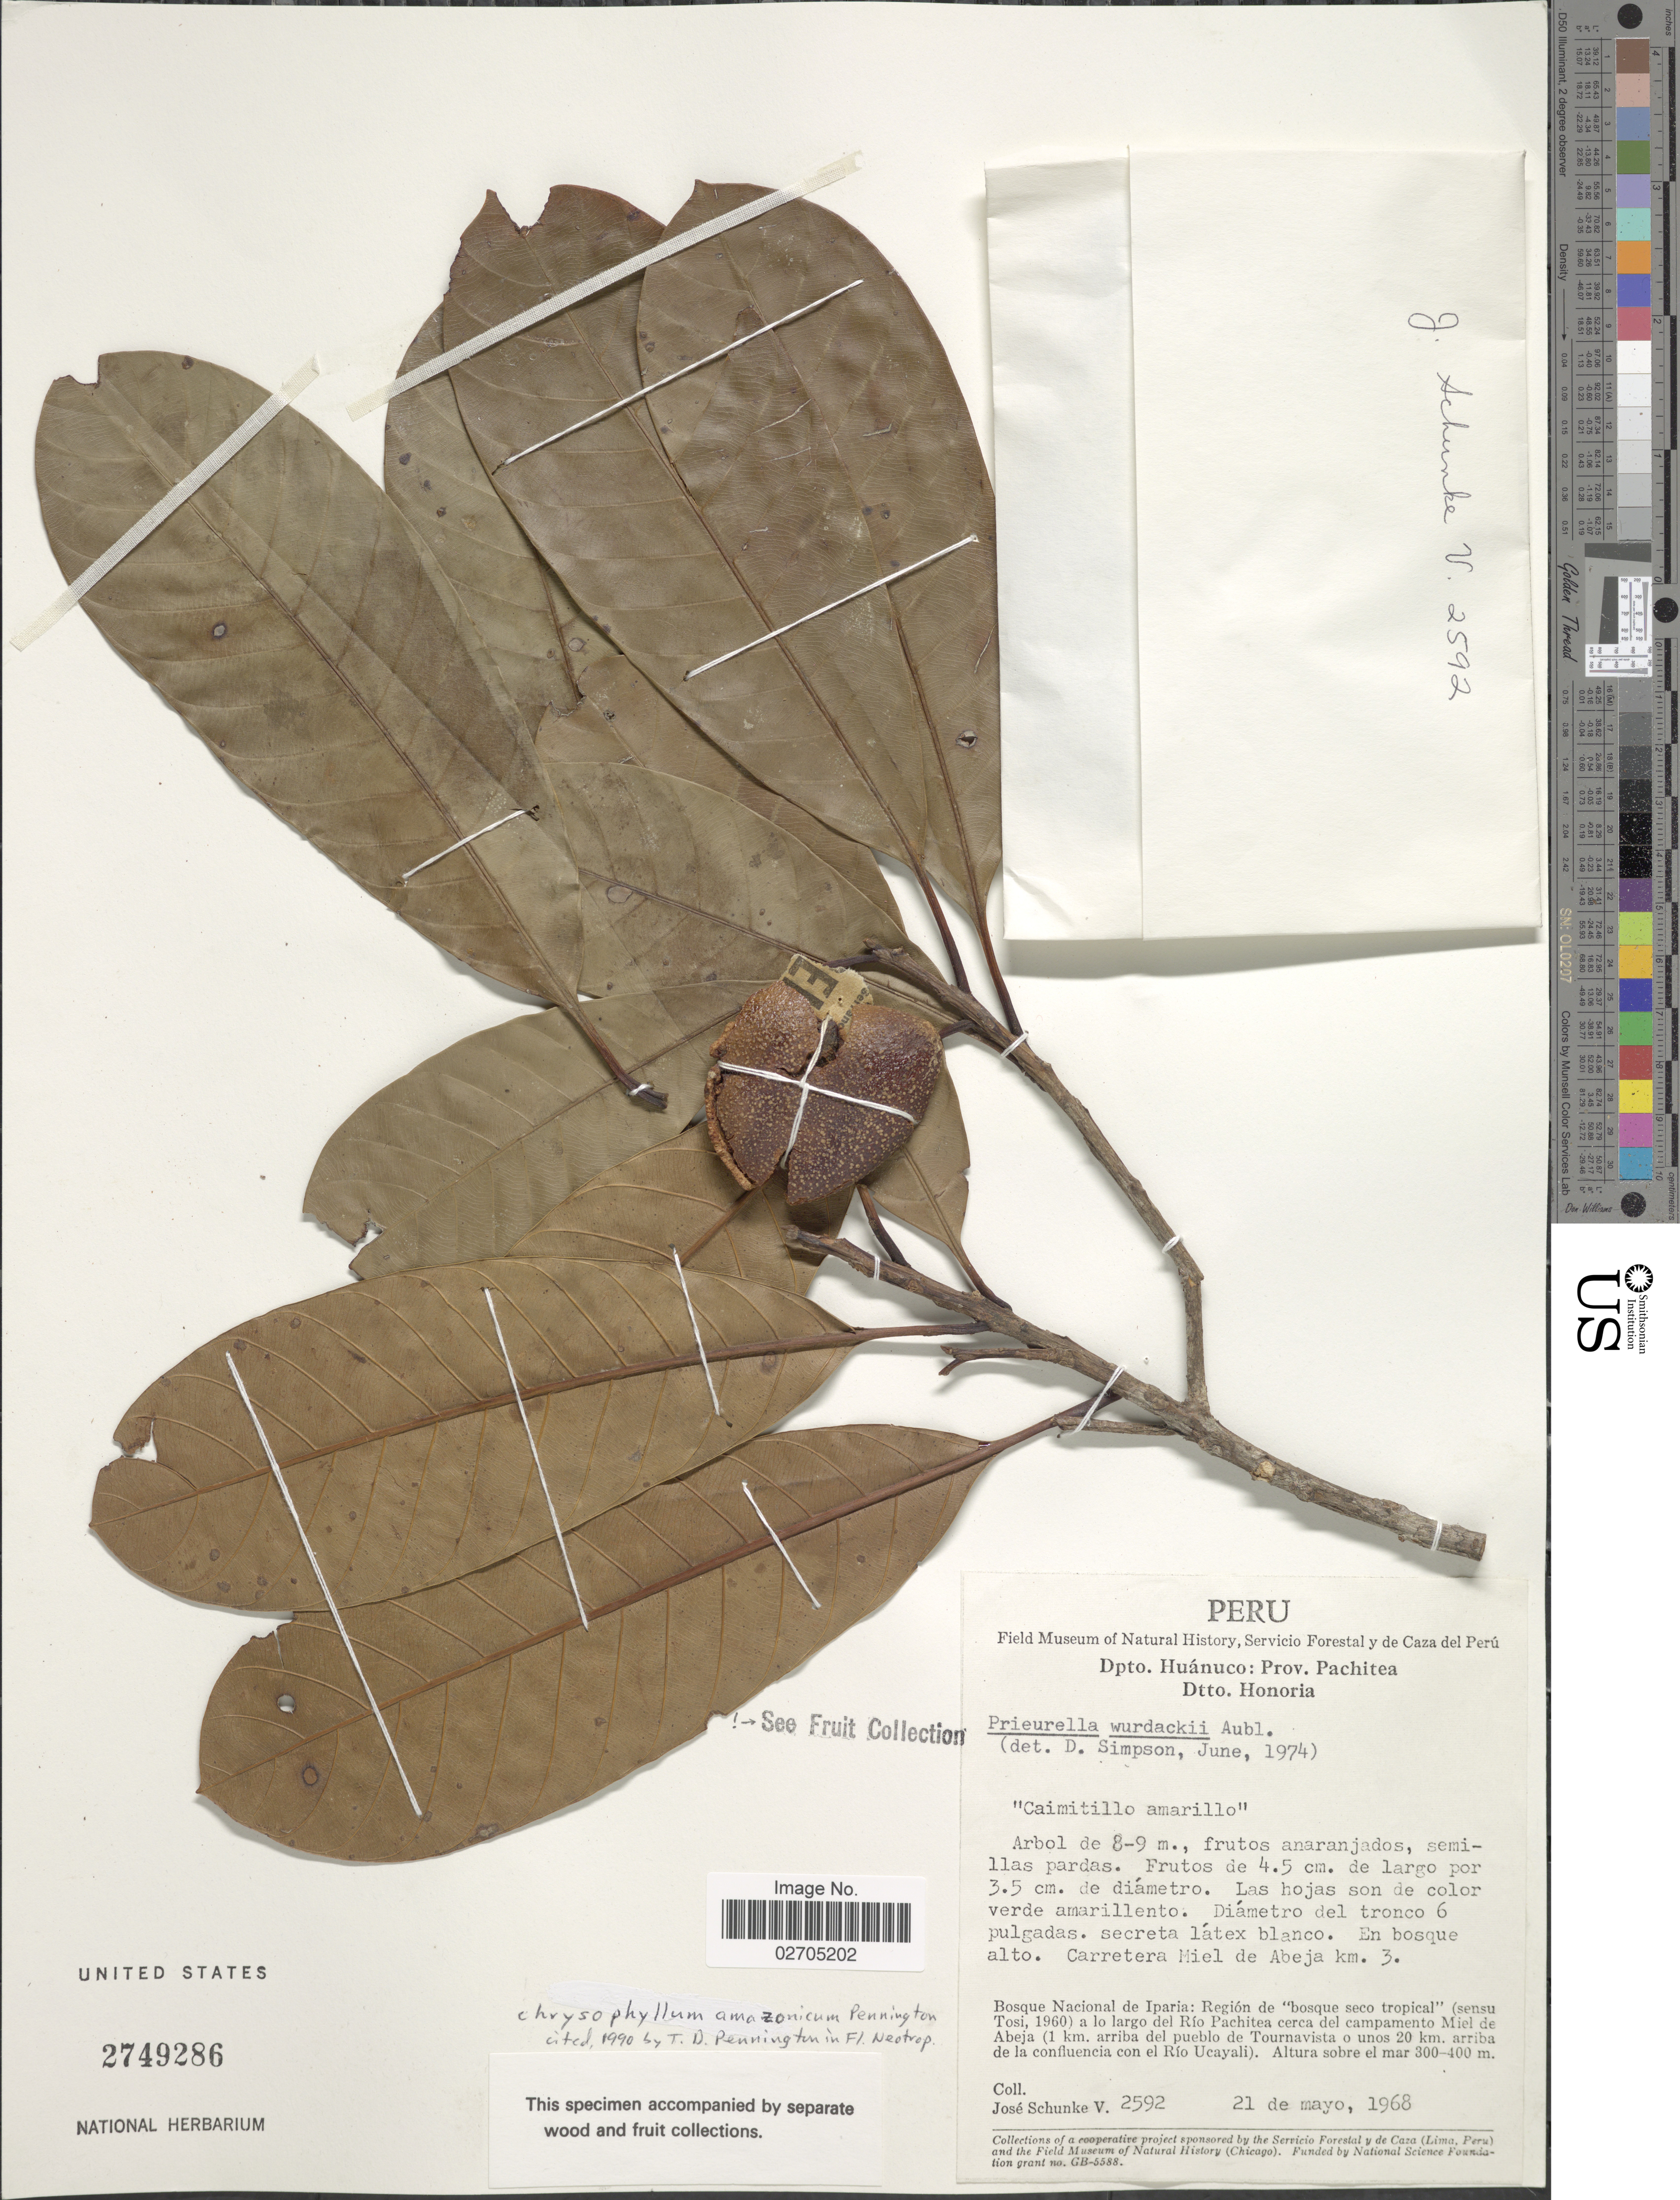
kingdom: Plantae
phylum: Tracheophyta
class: Magnoliopsida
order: Ericales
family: Sapotaceae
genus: Chrysophyllum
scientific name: Chrysophyllum amazonicum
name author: T.D. Penn.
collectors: J. Schunke Vigo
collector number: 2592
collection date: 1968-05-21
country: Peru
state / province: Huánuco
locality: Prov. Pachitea, Dtto. Honoria, en bosque alto, Carretra Miel de Abeja km. 3, Bosque Nacional de Iparia: Region de "bosque seco tropical" a lo largo del Rio Pachitea cerca del campamento Miel de Abeja (1 km. arriba del pueblo de Tournavista o unos 20 km. arriba de la confluencia con el Rio Uyacali).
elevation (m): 300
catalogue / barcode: US 2749286